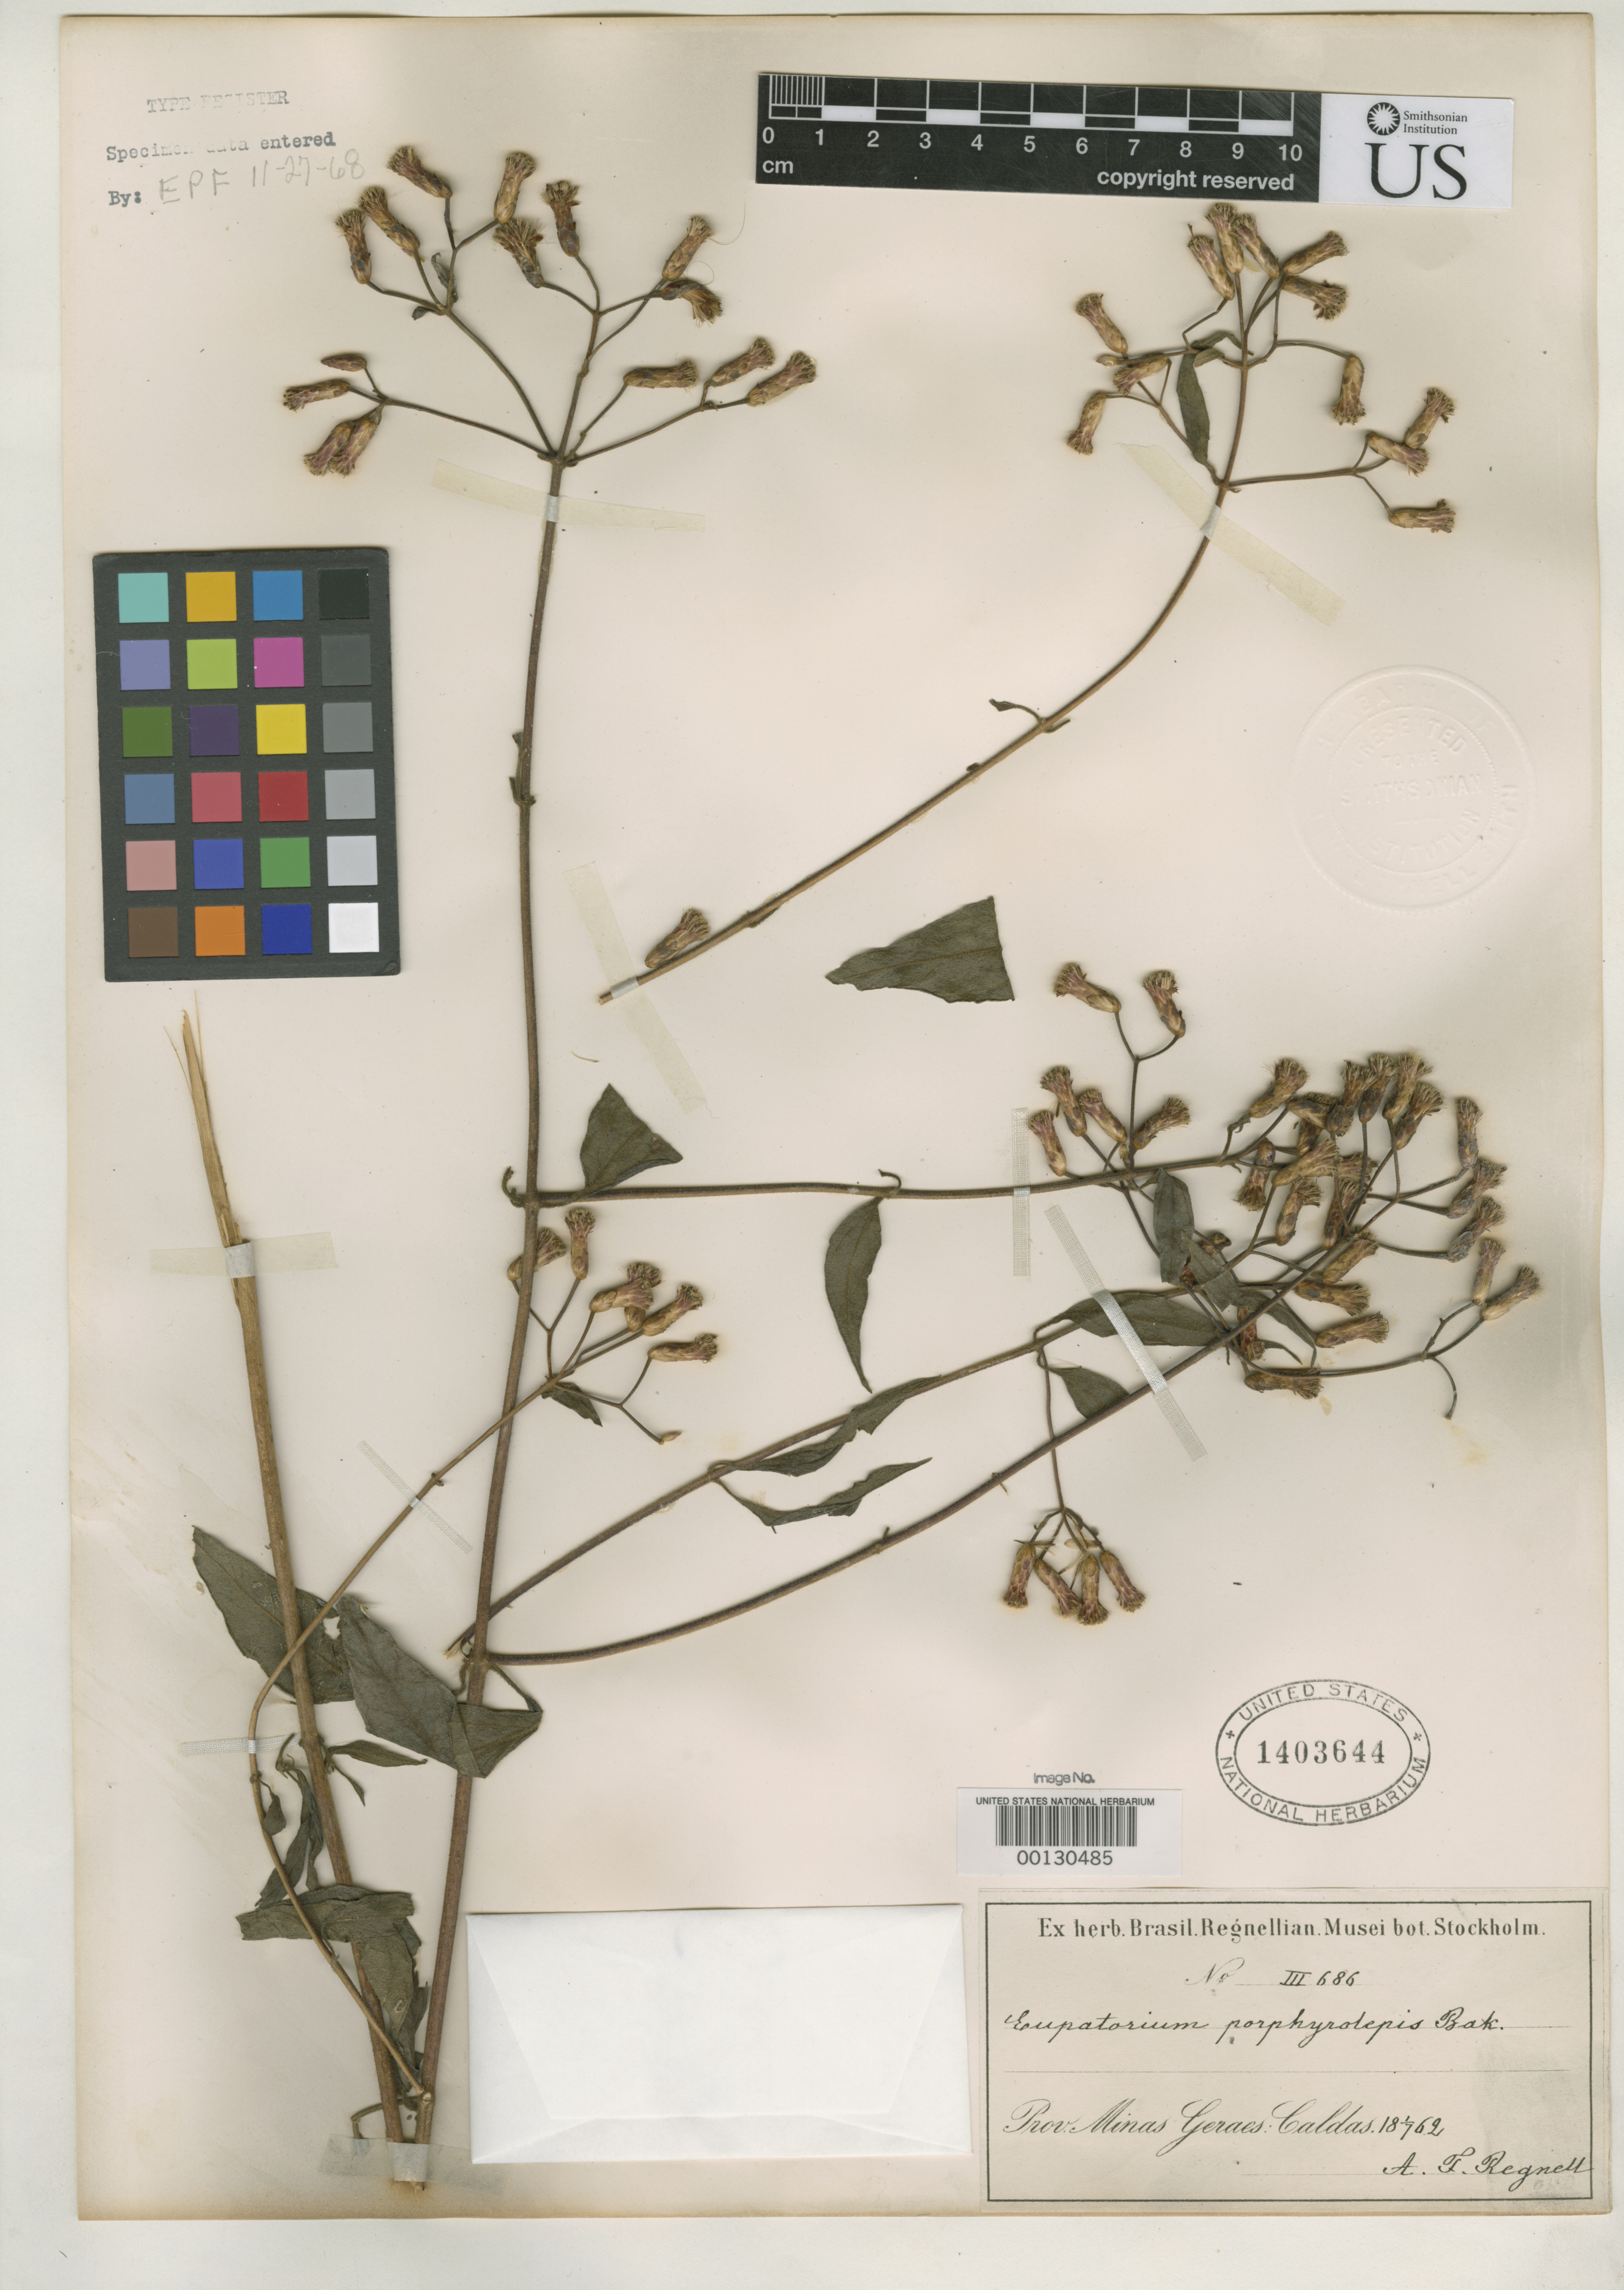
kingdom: Plantae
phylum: Tracheophyta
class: Magnoliopsida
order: Asterales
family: Asteraceae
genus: Eupatorium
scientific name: Eupatorium porphyrolepis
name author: Baker in Mart.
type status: Isotype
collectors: A. F. Regnell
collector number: III 686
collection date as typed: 07 Jan 1862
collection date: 1862-01-07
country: Brazil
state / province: Minas Gerais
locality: Caldas.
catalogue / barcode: US 1403644